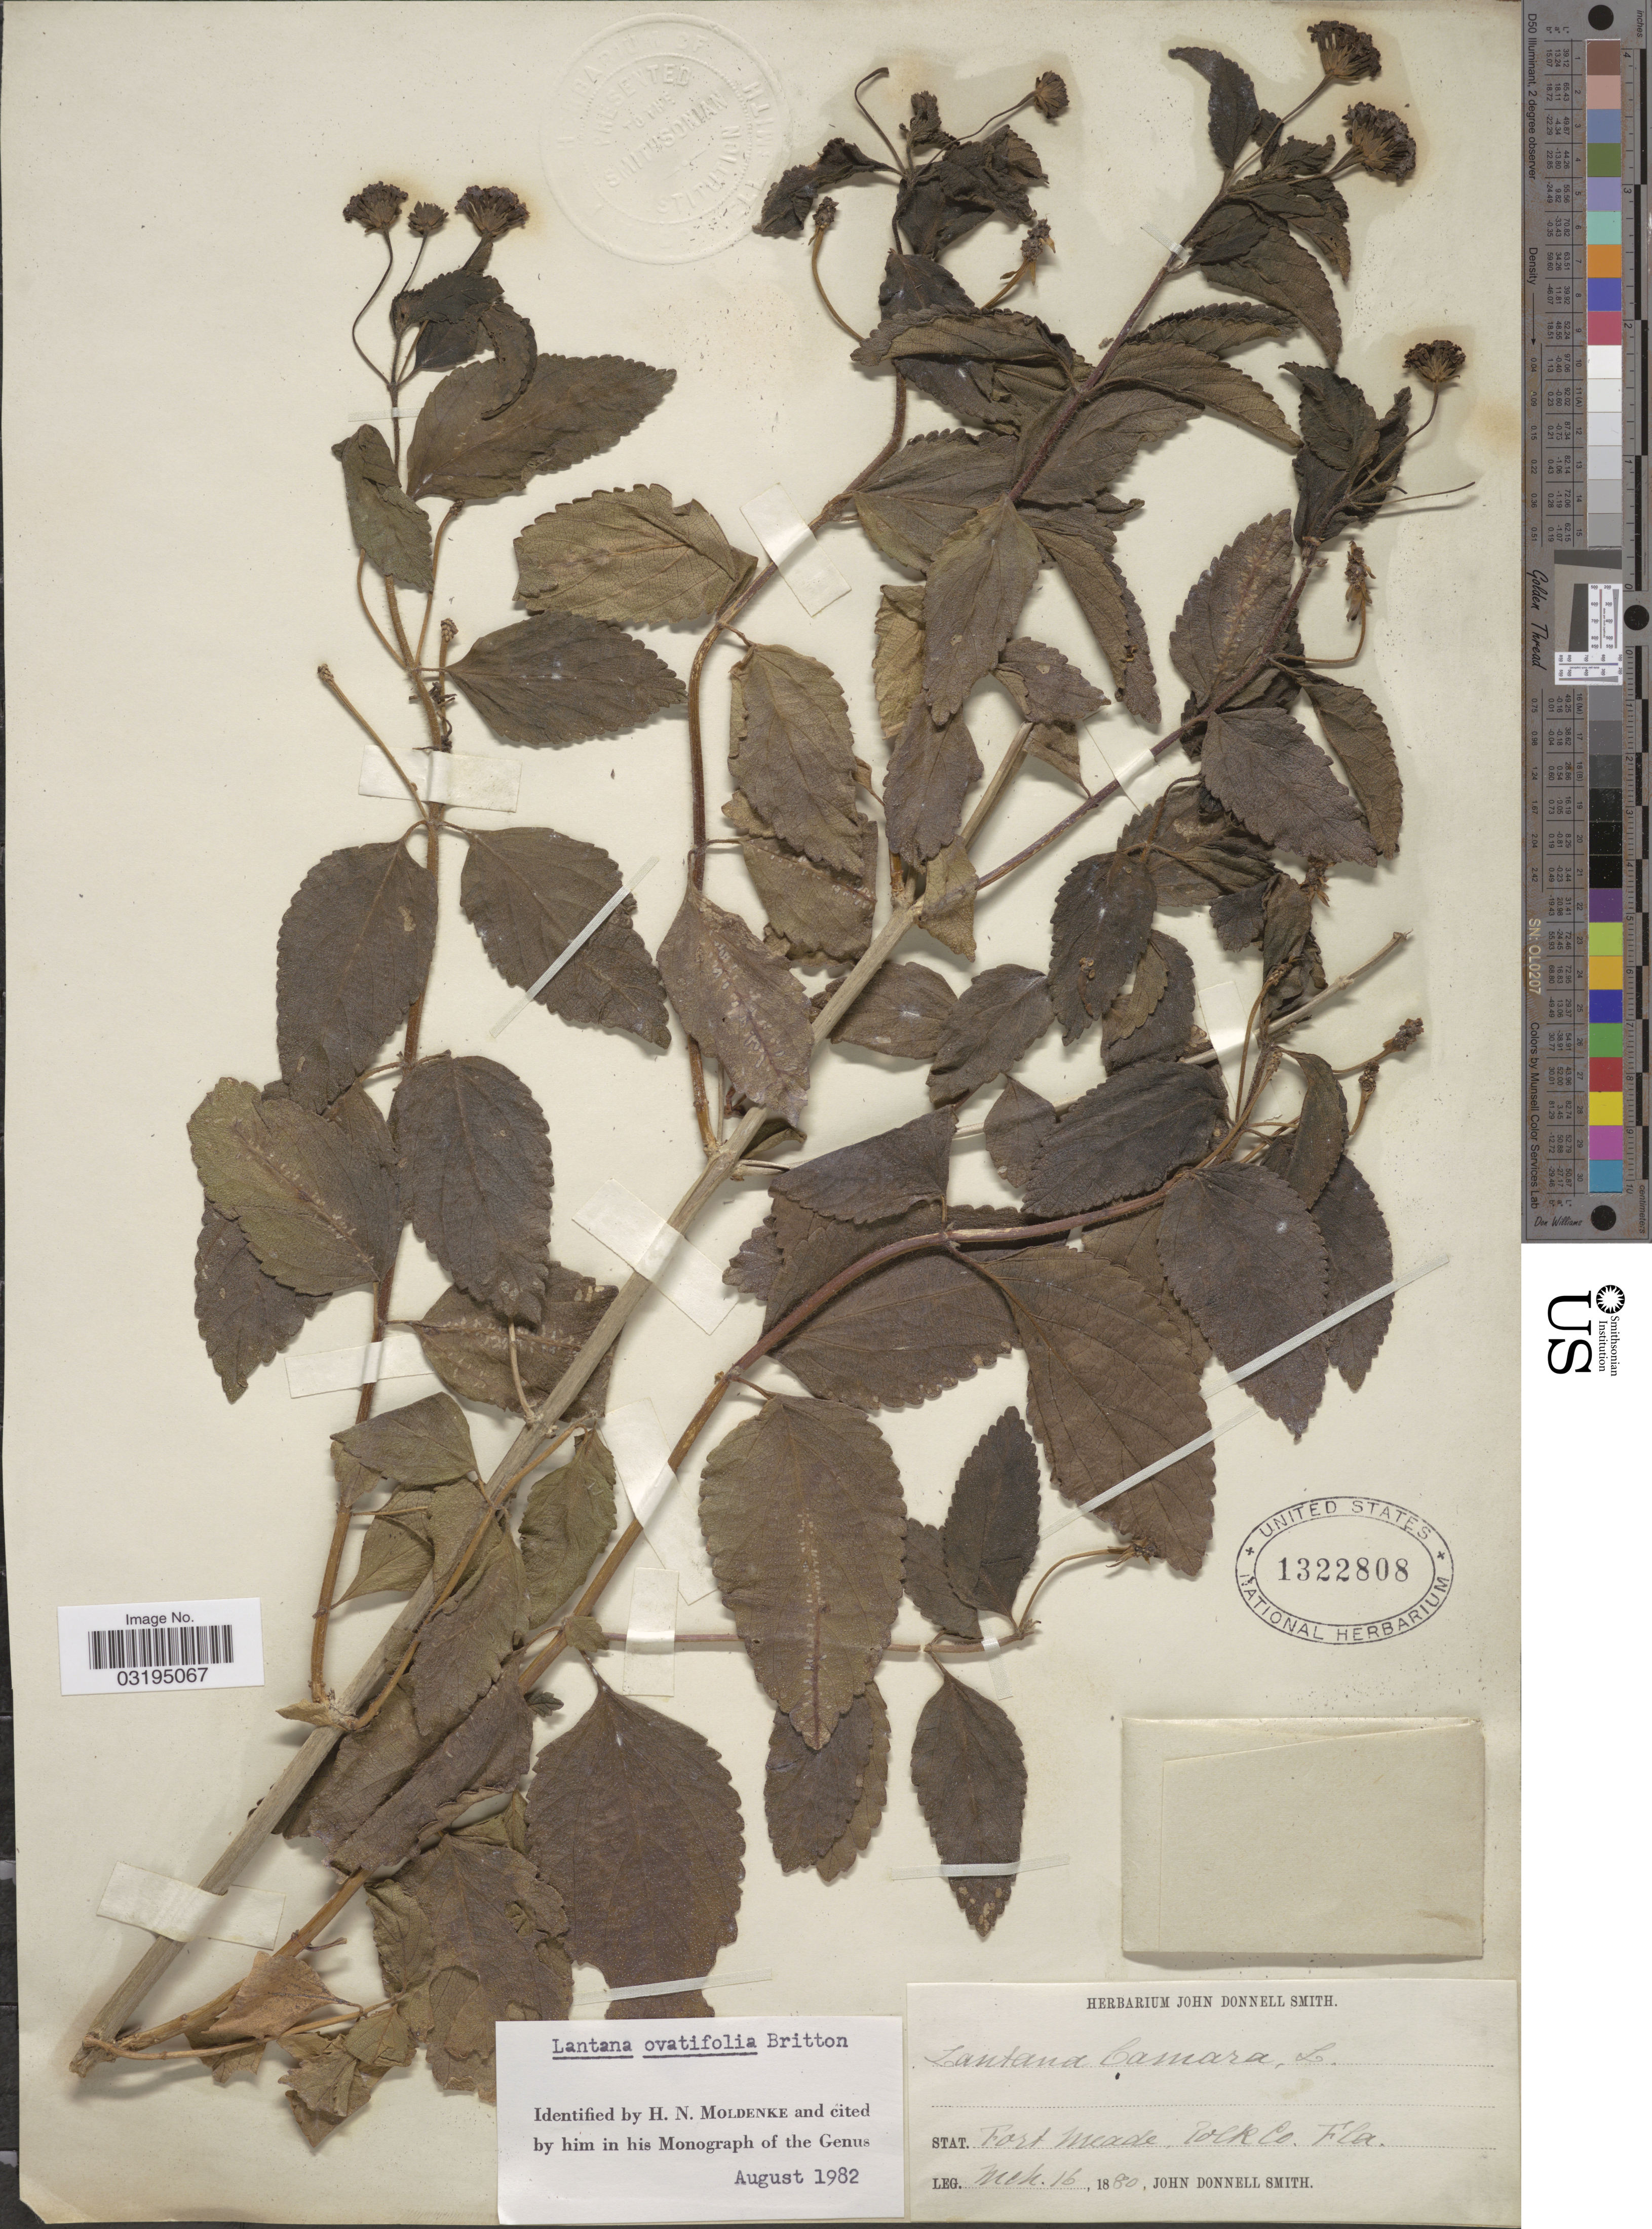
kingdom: Plantae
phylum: Tracheophyta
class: Magnoliopsida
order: Lamiales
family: Verbenaceae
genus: Lantana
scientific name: Lantana ovatifolia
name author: Britton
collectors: J. Donnell Smith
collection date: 1880-03-16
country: United States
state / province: Florida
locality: Stat. Fort Meade. Polk Co.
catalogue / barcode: US 1322808